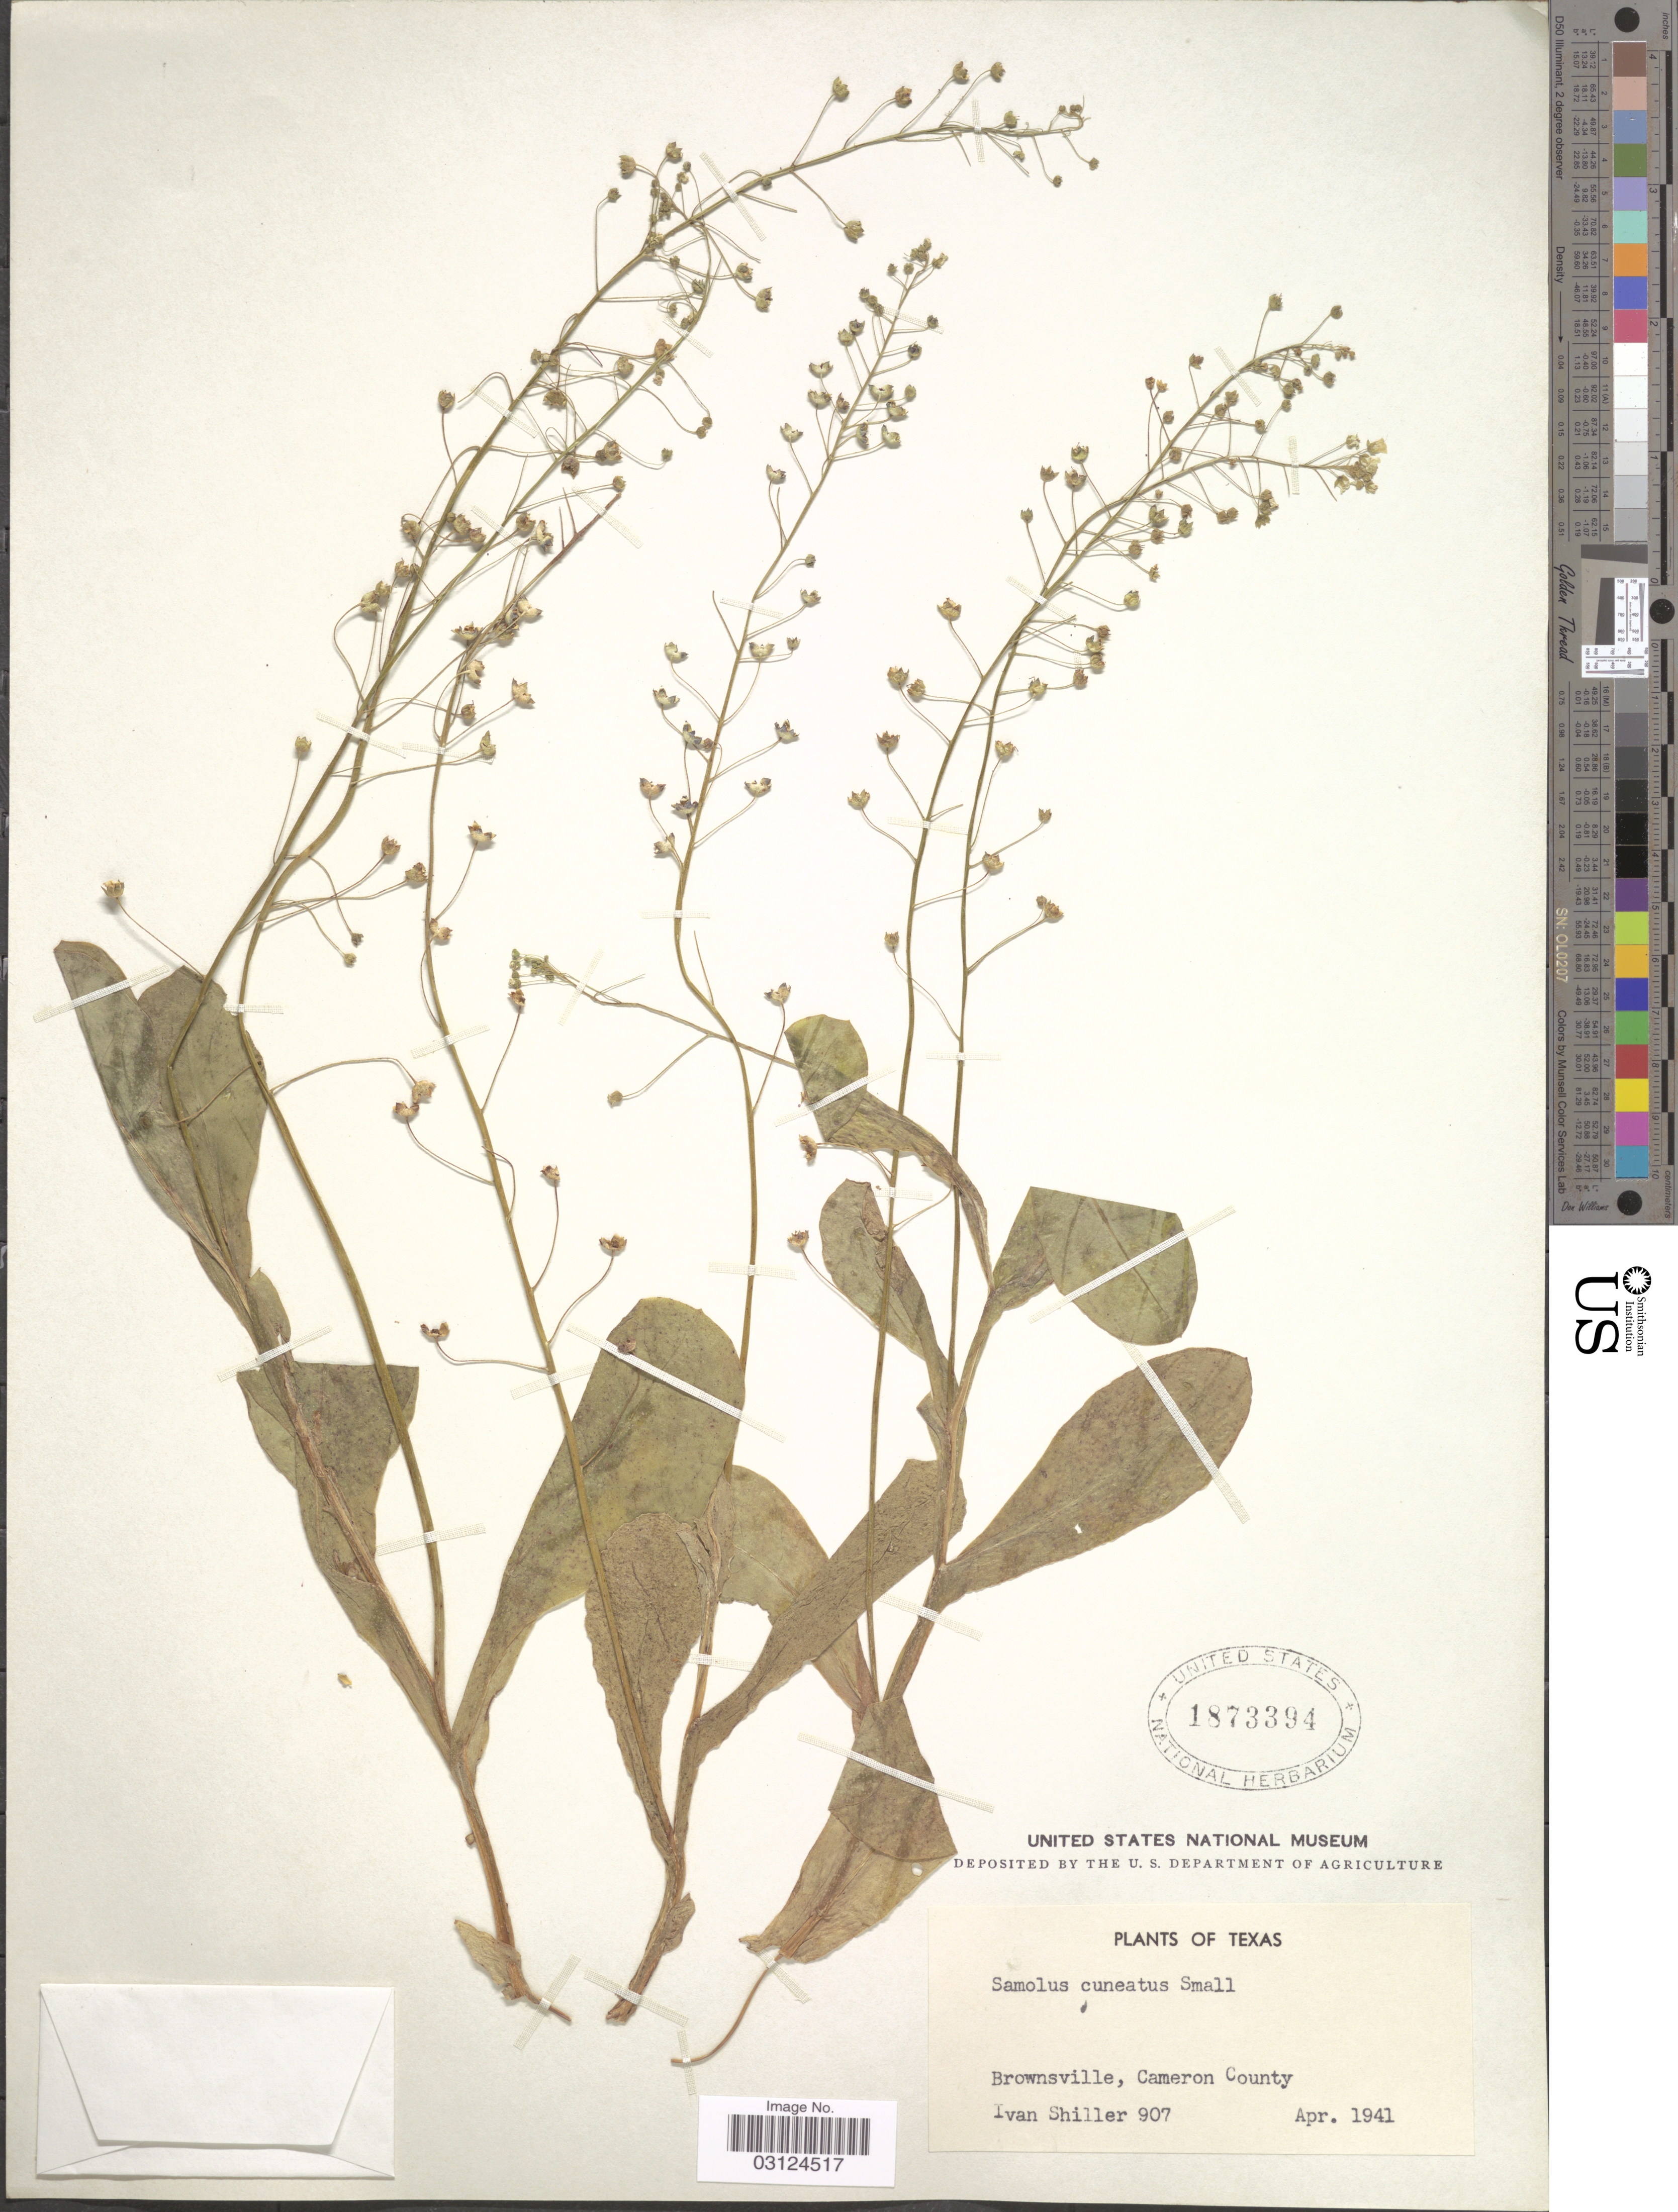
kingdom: Plantae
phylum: Tracheophyta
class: Magnoliopsida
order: Ericales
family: Primulaceae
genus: Samolus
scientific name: Samolus ebracteatus subsp. cuneatus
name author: (Small) R. Knuth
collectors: I. Shiller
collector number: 907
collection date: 1941-04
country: United States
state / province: Texas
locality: Brownville, Cameron County.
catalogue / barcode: US 1873394